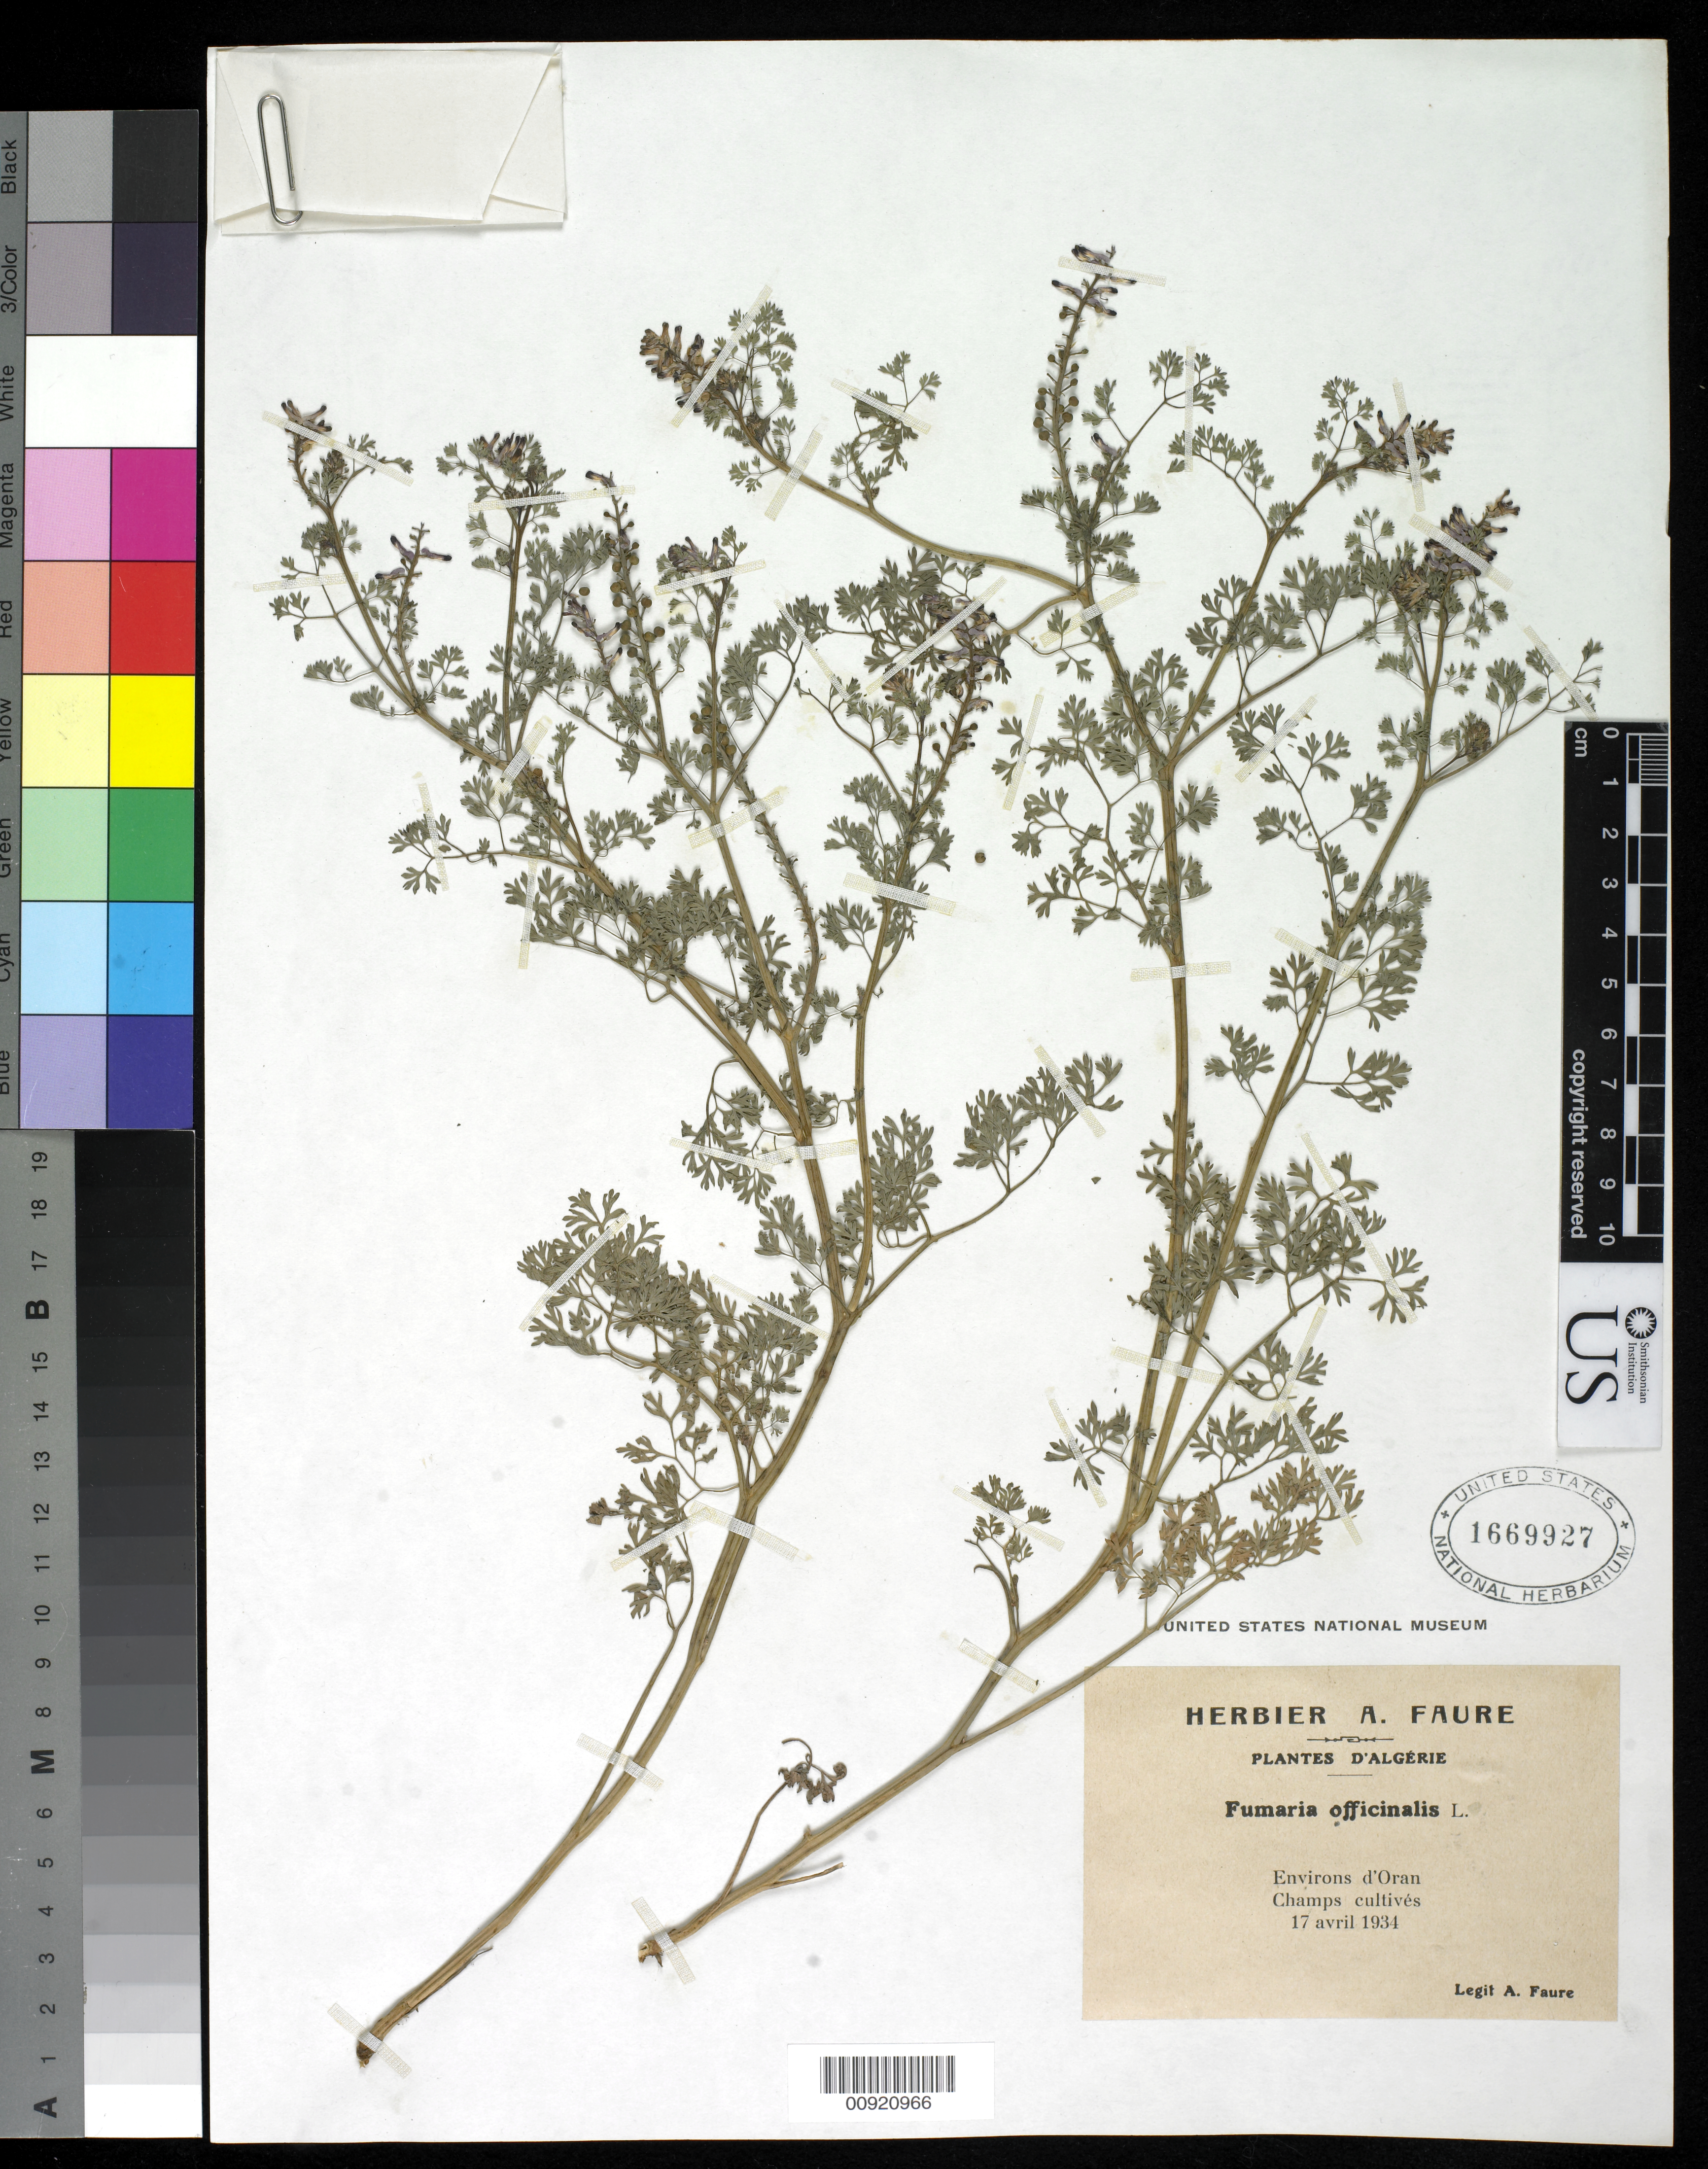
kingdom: Plantae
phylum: Tracheophyta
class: Magnoliopsida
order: Ranunculales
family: Papaveraceae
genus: Fumaria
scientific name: Fumaria officinalis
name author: L.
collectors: A. Faure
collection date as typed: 17 Apr 1934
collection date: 1934-04-17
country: Algeria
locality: Environs d'Oran Champs cultivés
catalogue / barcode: US 1669927